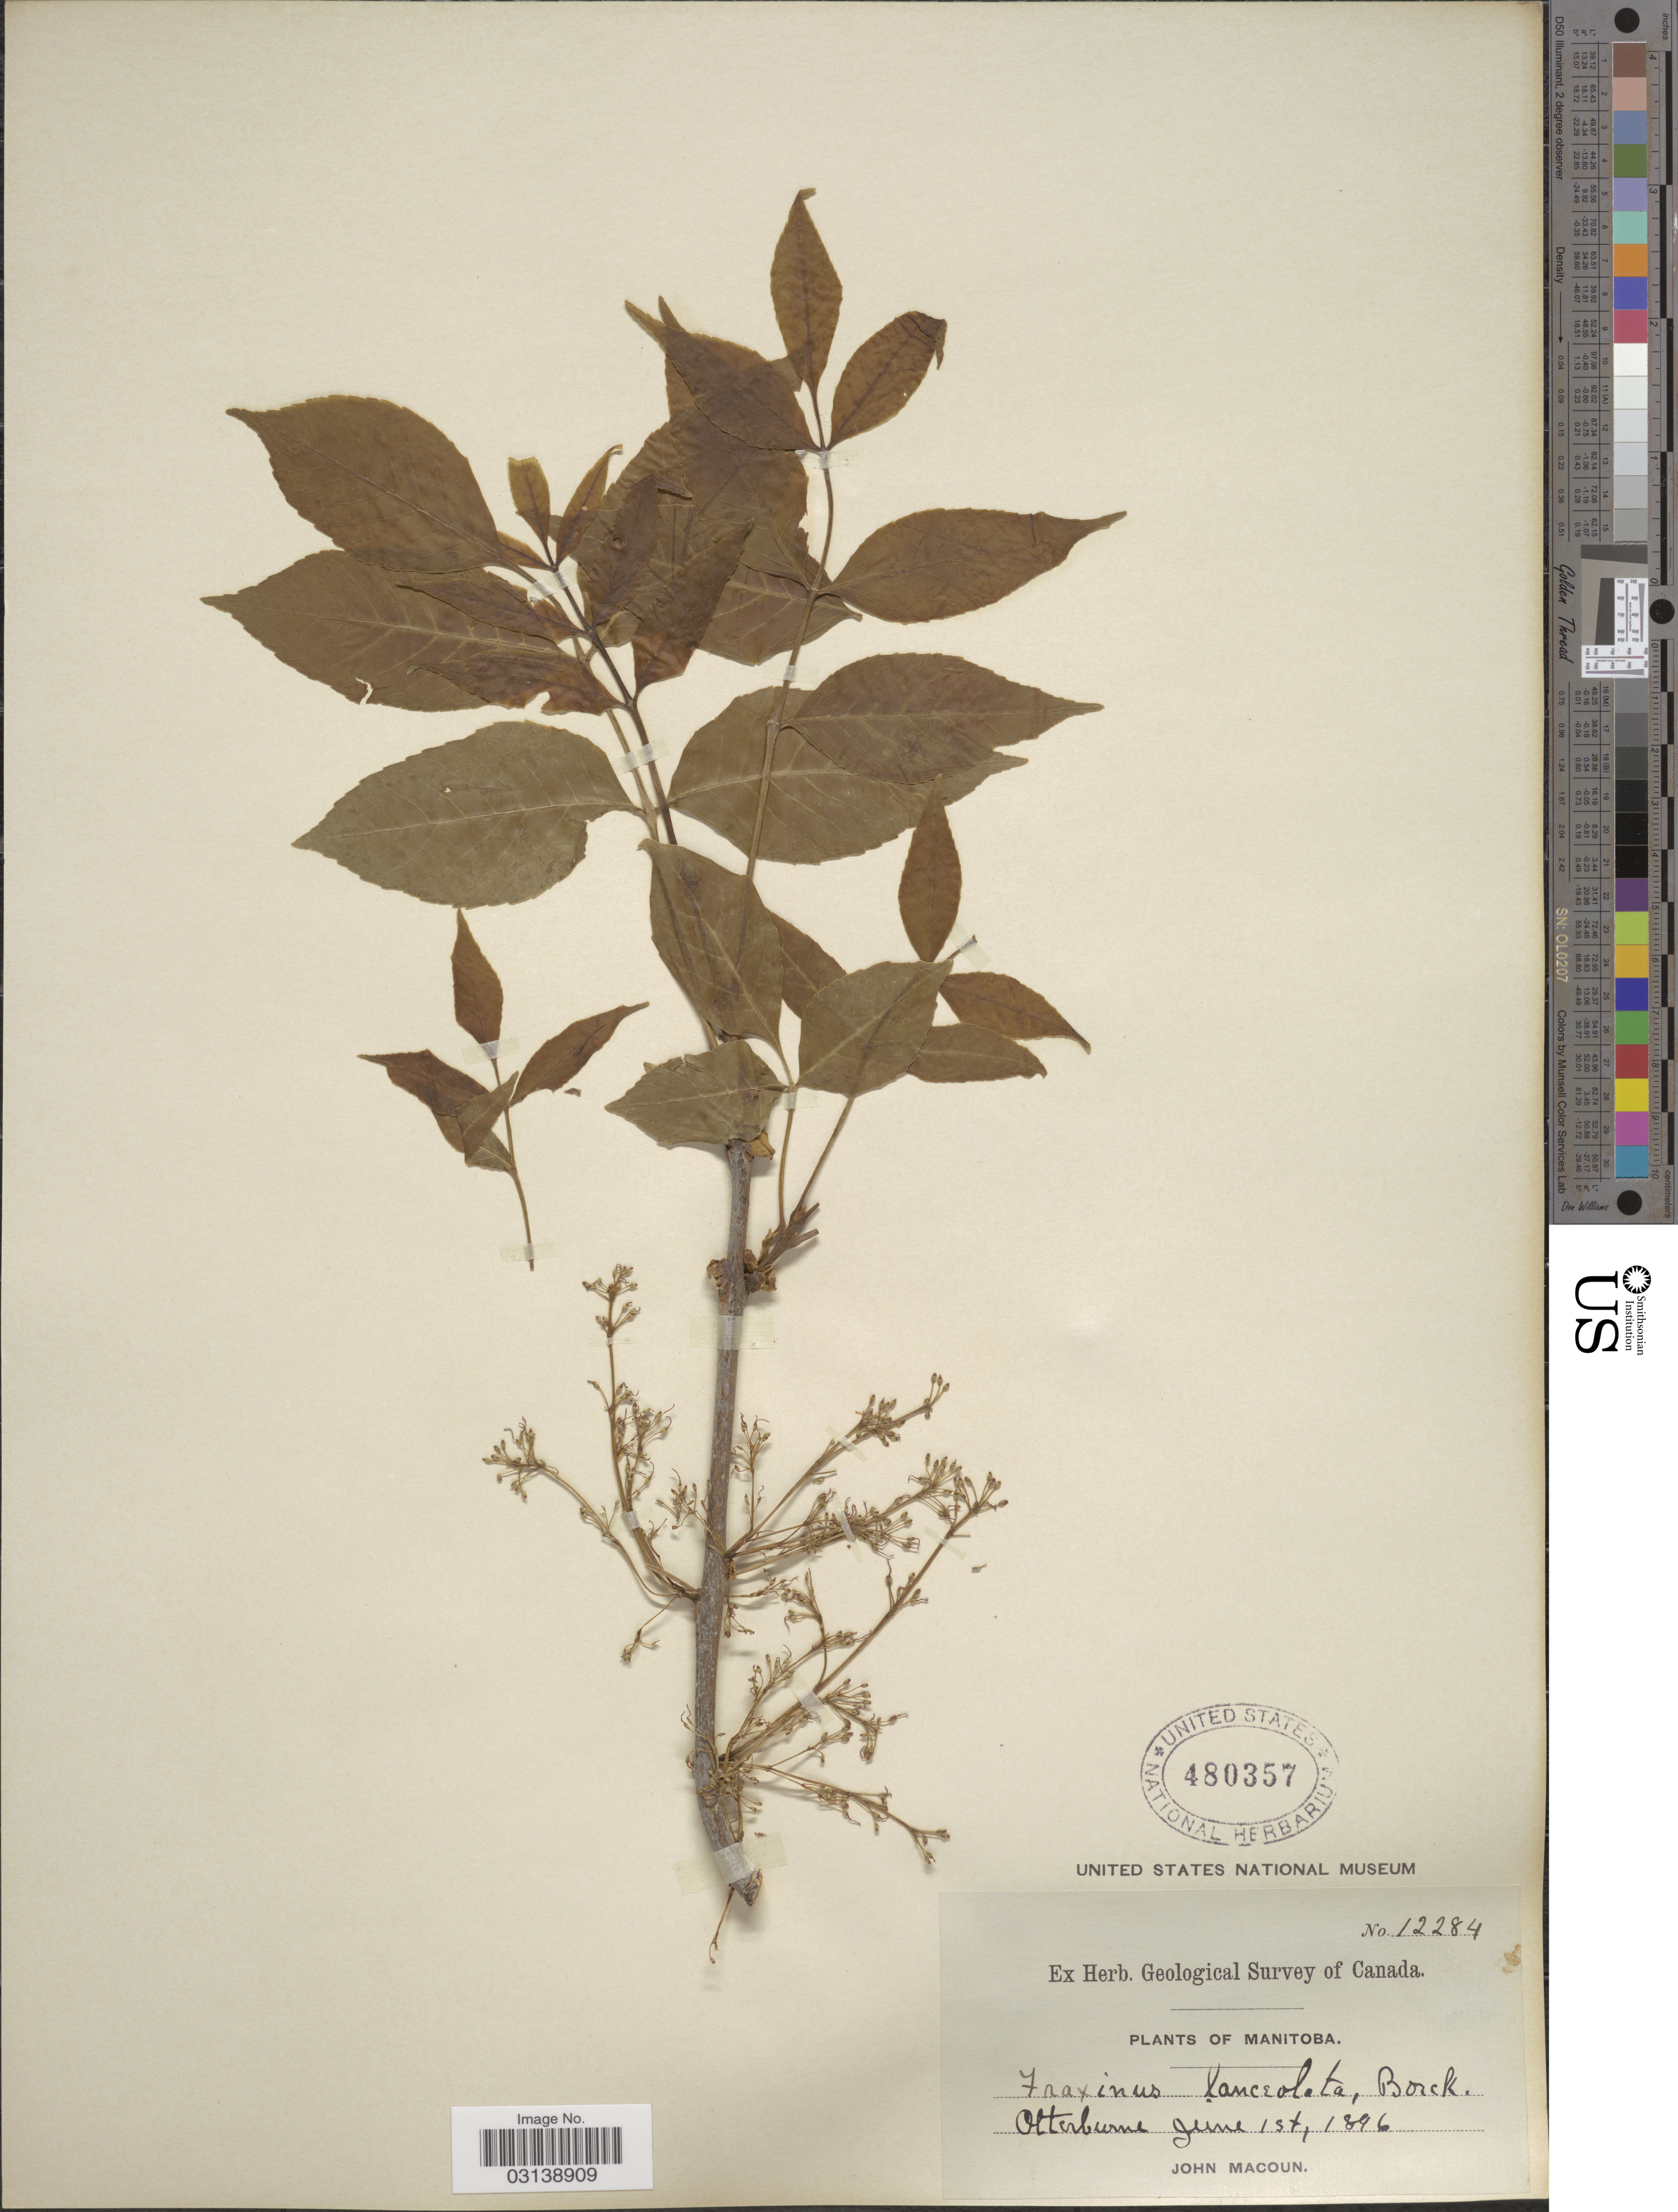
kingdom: Plantae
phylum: Tracheophyta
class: Magnoliopsida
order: Lamiales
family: Oleaceae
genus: Fraxinus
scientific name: Fraxinus pennsylvanica var. campestris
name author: (Britton) F.C. Gates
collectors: J. Macoun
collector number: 12284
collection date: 1896-06-01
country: Canada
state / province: Manitoba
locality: Otterburne.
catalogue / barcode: US 480357